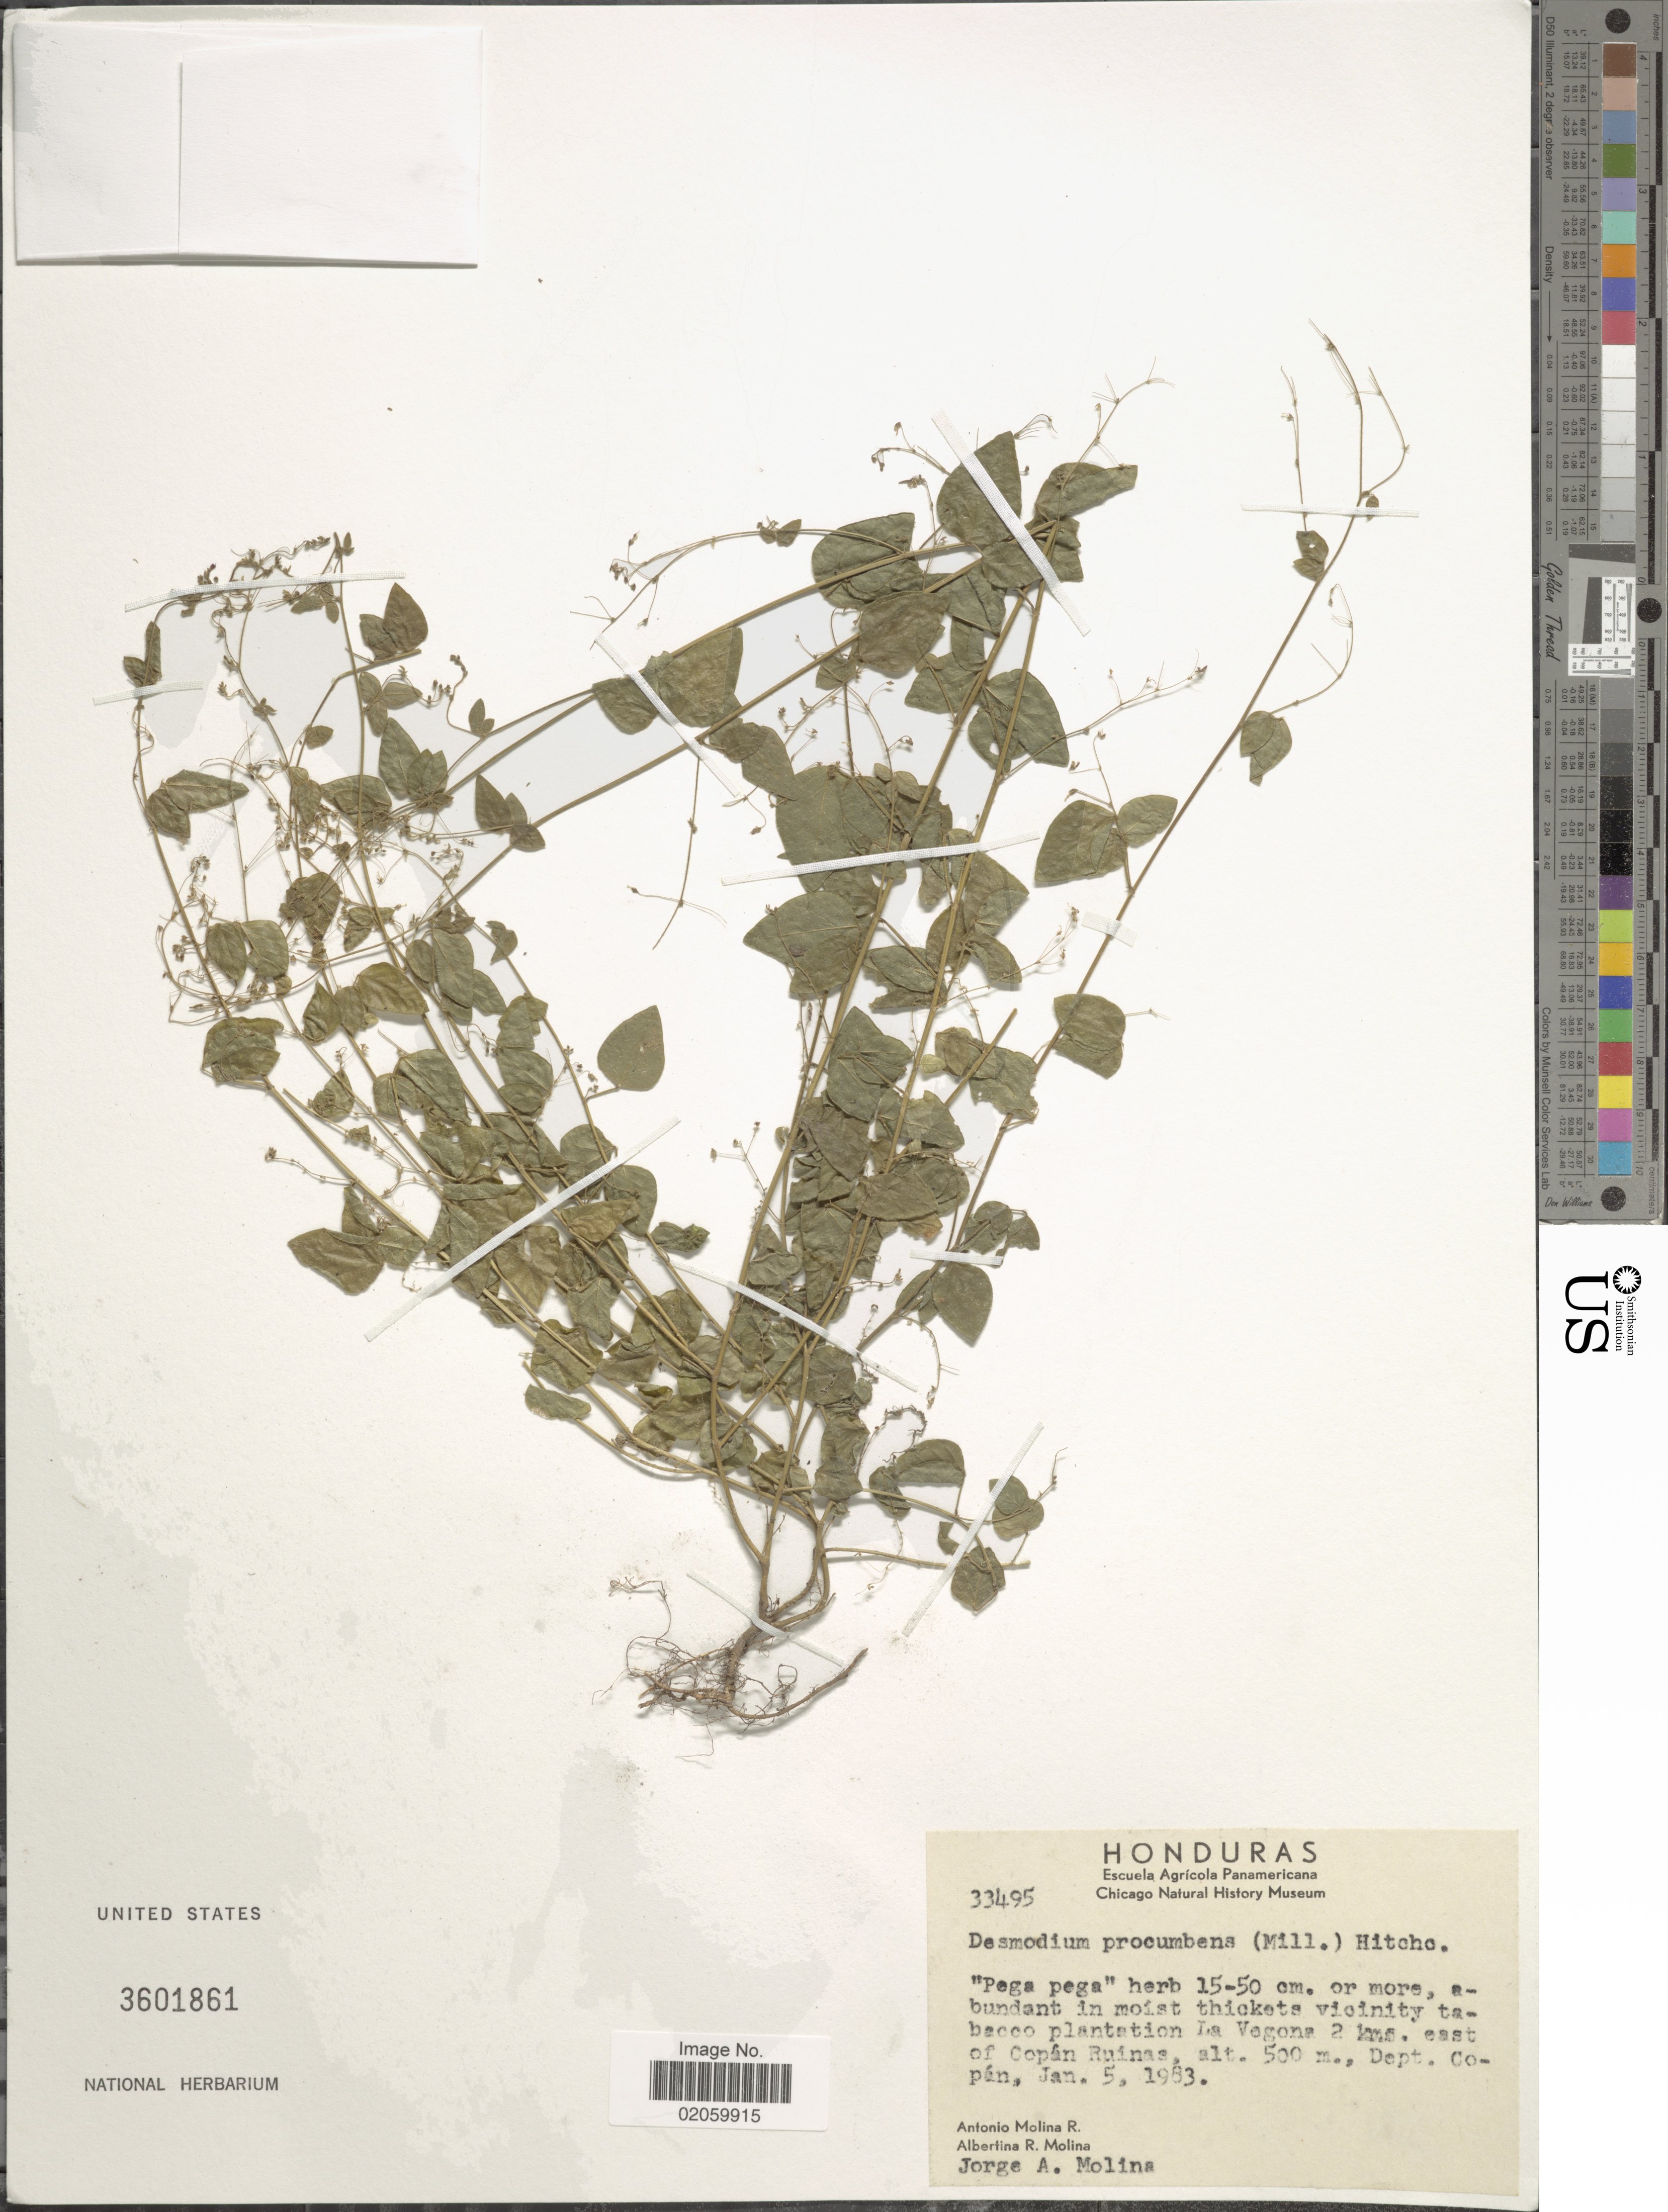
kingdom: Plantae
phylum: Tracheophyta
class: Magnoliopsida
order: Fabales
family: Fabaceae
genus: Desmodium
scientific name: Desmodium procumbens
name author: (Mill.) Hitchc.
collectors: A. Molina R., A. R. Molina & J. A. Molina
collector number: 33495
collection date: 1983-01-05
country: Honduras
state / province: Copán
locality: Platation La Vegona 2 kms. east of Copan Ruinas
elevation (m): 500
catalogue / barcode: US 3601861